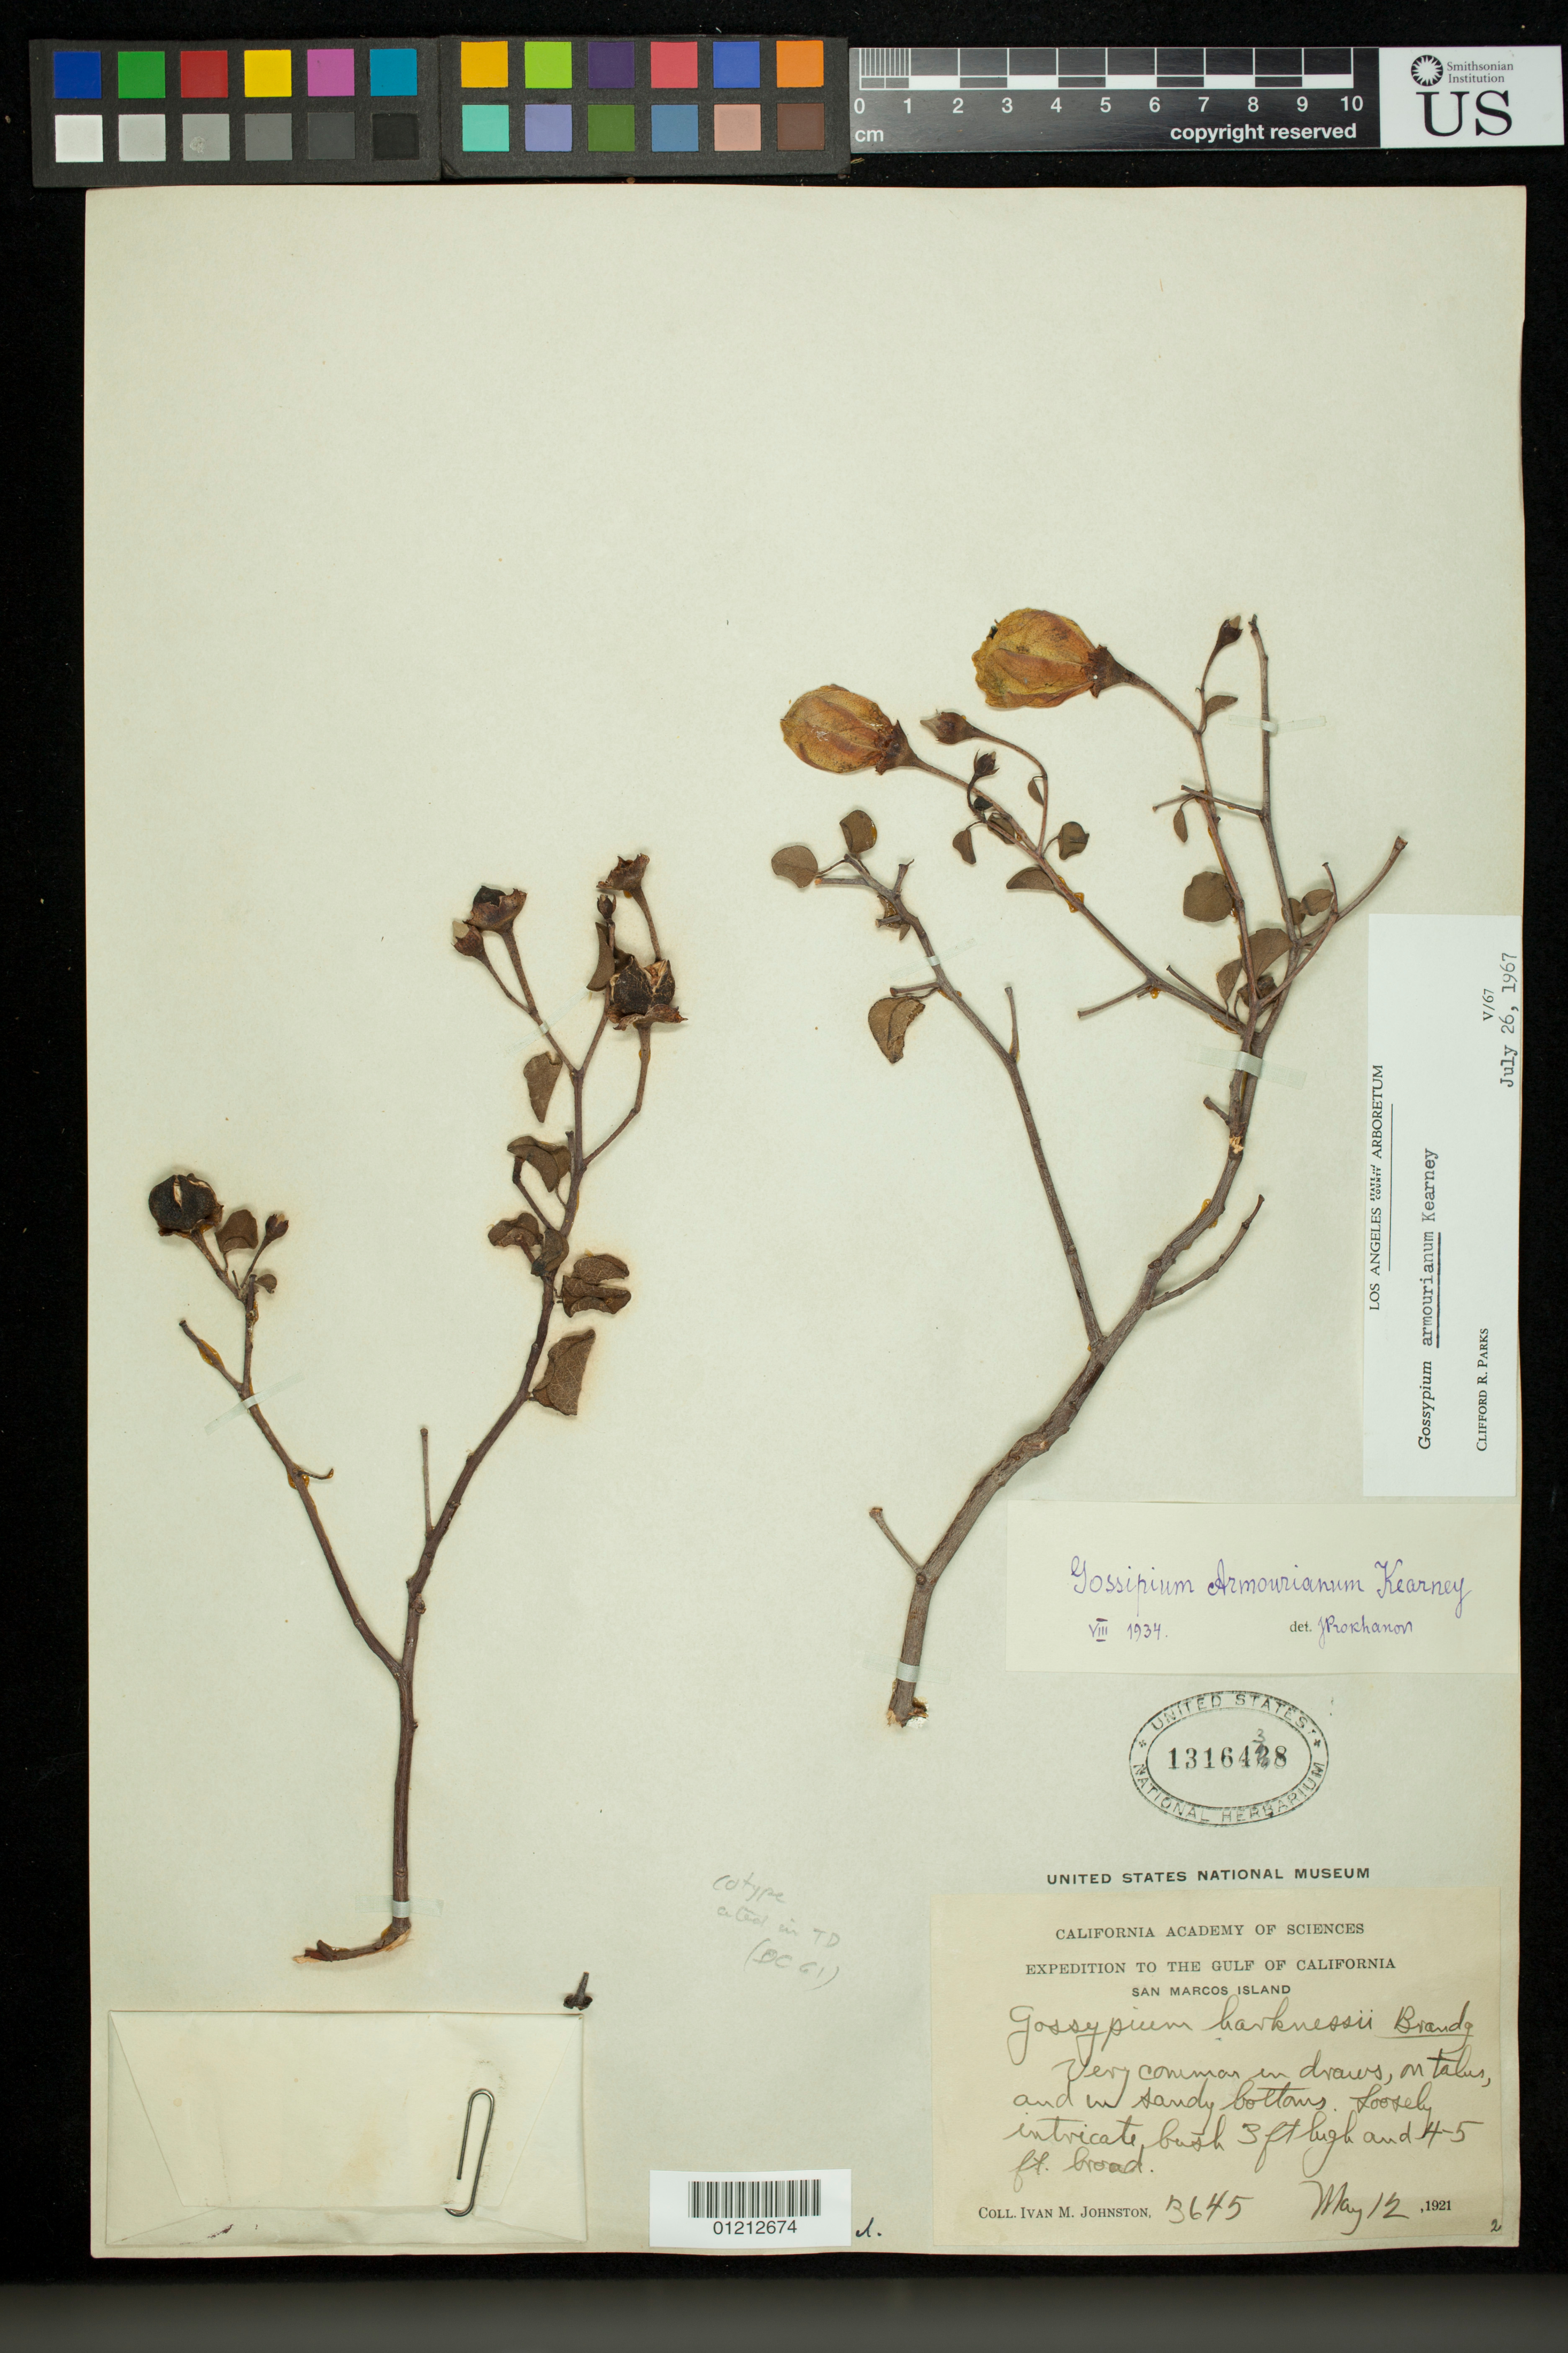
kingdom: Plantae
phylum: Tracheophyta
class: Magnoliopsida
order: Malvales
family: Malvaceae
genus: Gossypium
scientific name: Gossypium armourianum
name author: Kearney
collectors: I.M. Johnston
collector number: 3645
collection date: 1921-05-12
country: United States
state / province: California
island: San Marcos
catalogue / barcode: US 1316438